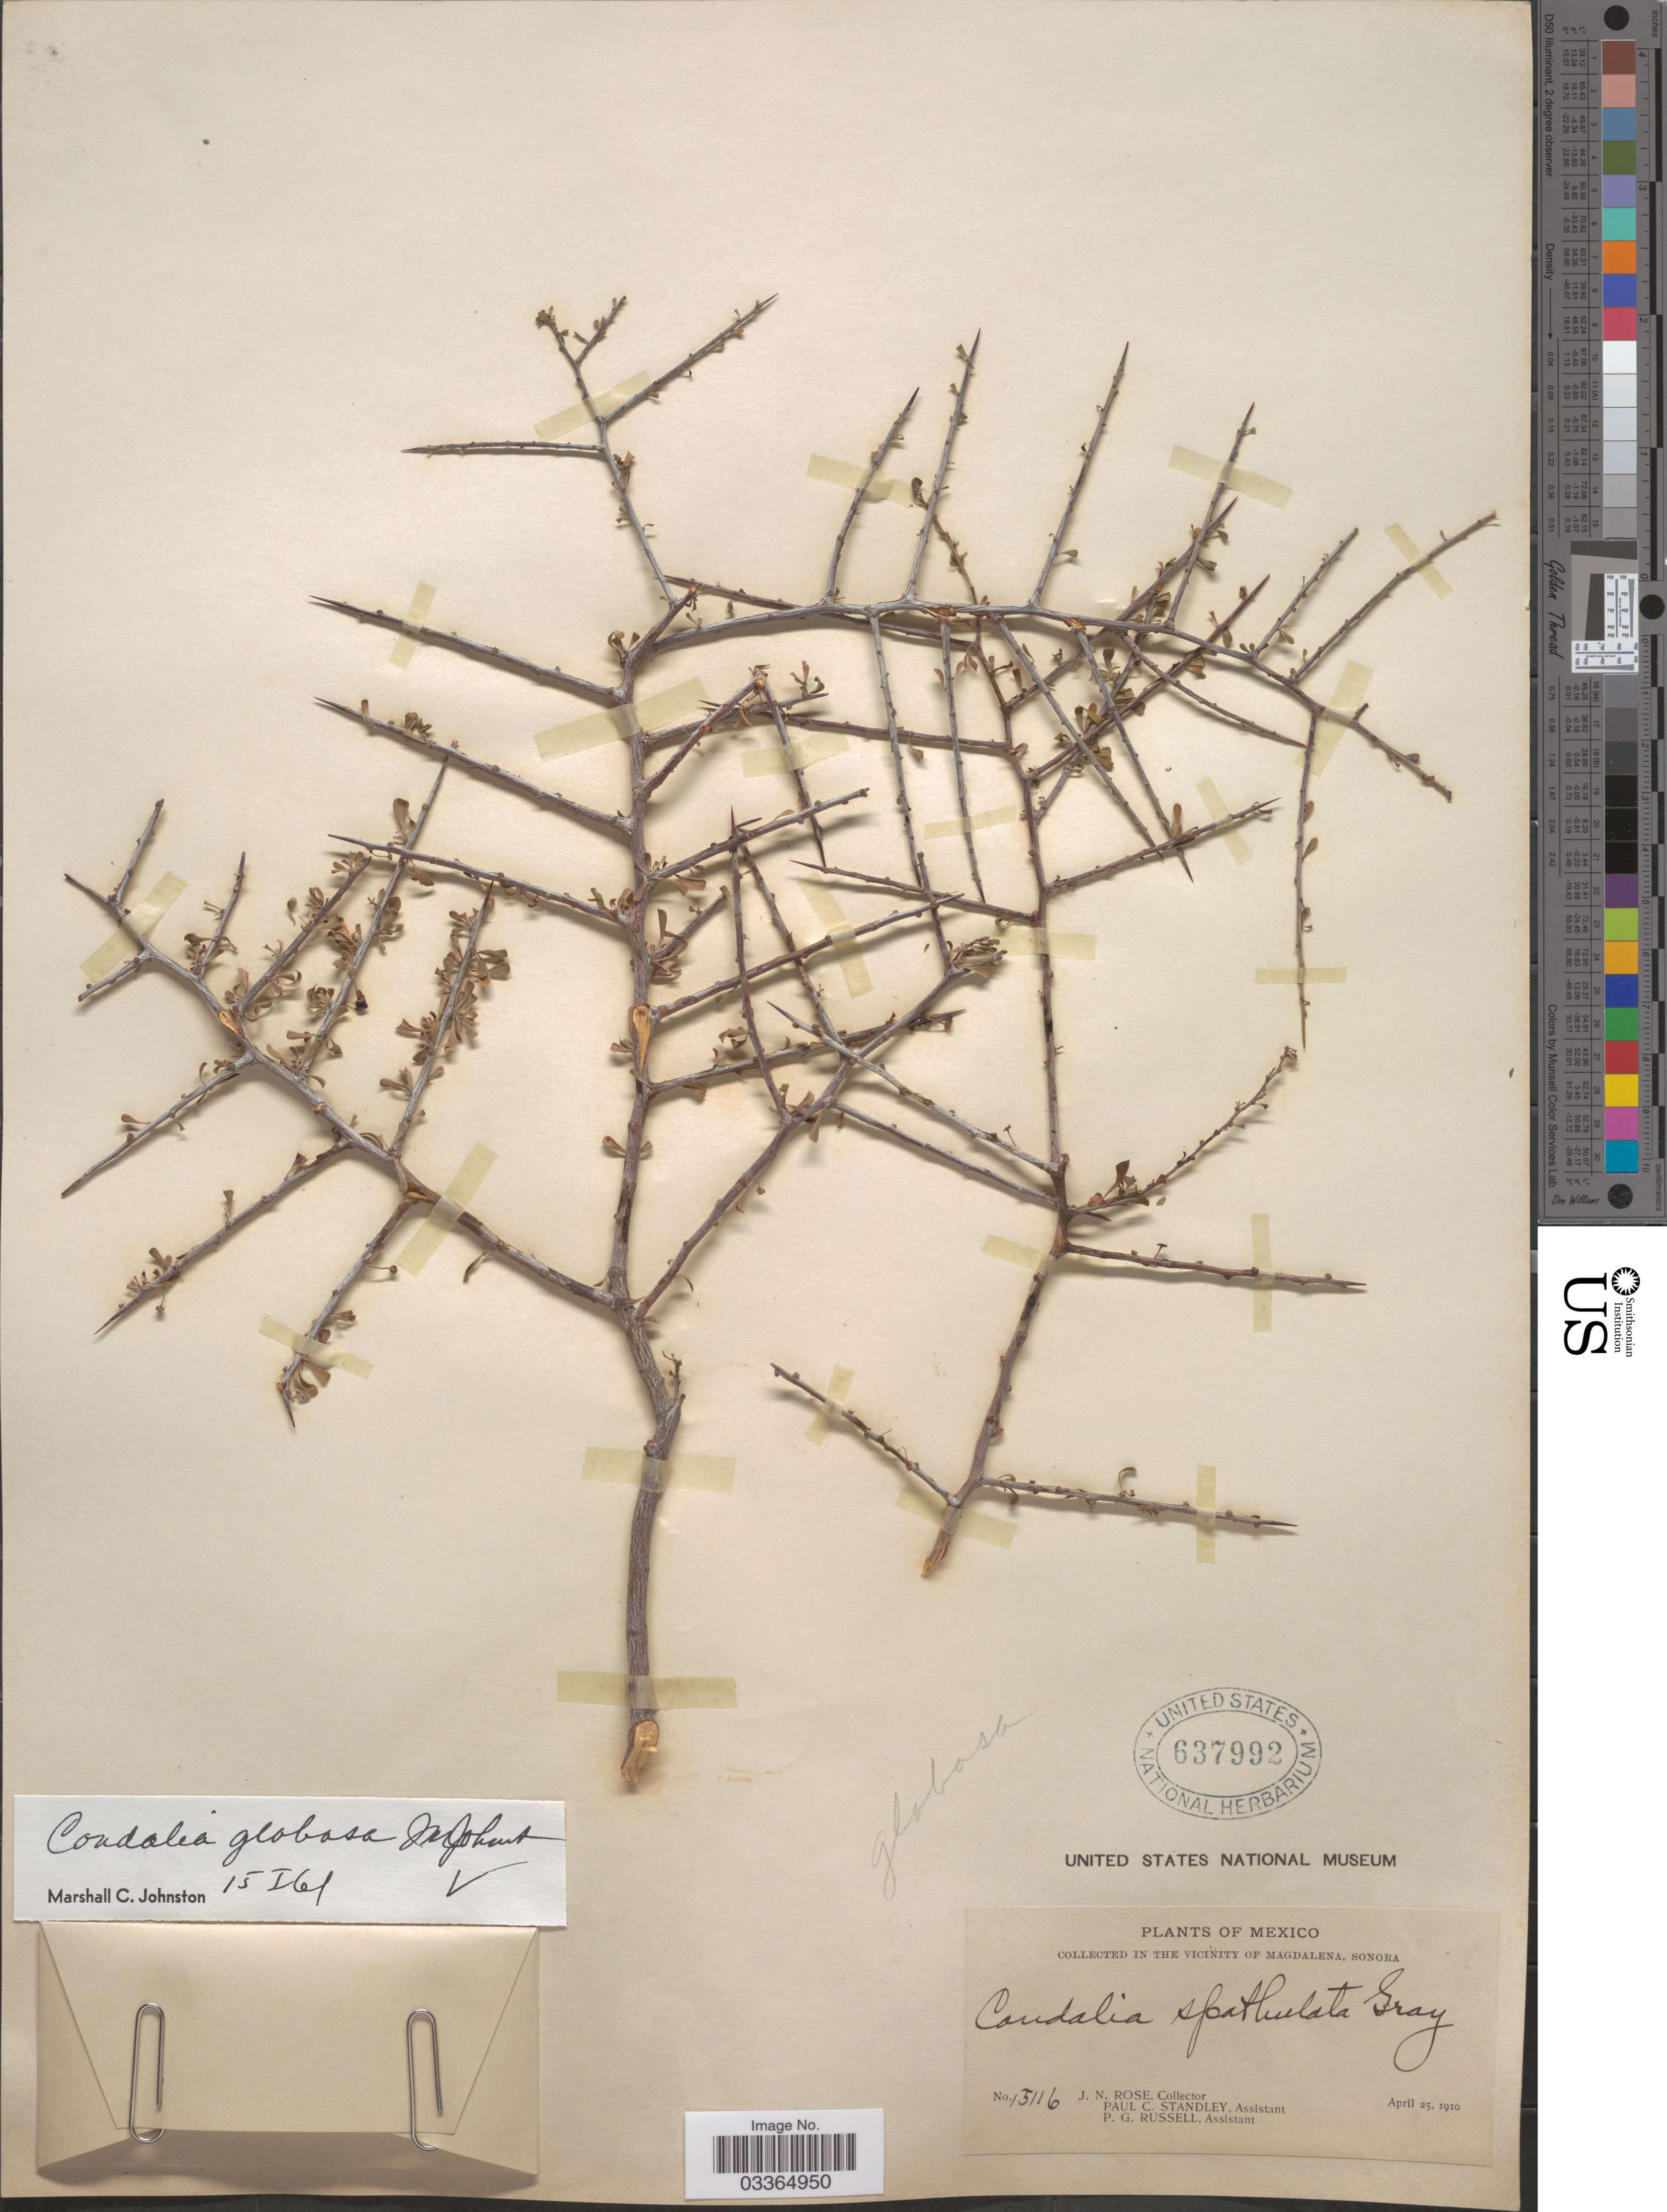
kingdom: Plantae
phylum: Tracheophyta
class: Magnoliopsida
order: Rosales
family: Rhamnaceae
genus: Condalia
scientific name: Condalia globosa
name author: I.M. Johnst.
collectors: J. N. Rose, P. C. Standley & P. G. Russell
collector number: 15116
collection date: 1910-04-25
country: Mexico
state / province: Sonora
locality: In the vicinity of Magdalena.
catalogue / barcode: US 637992